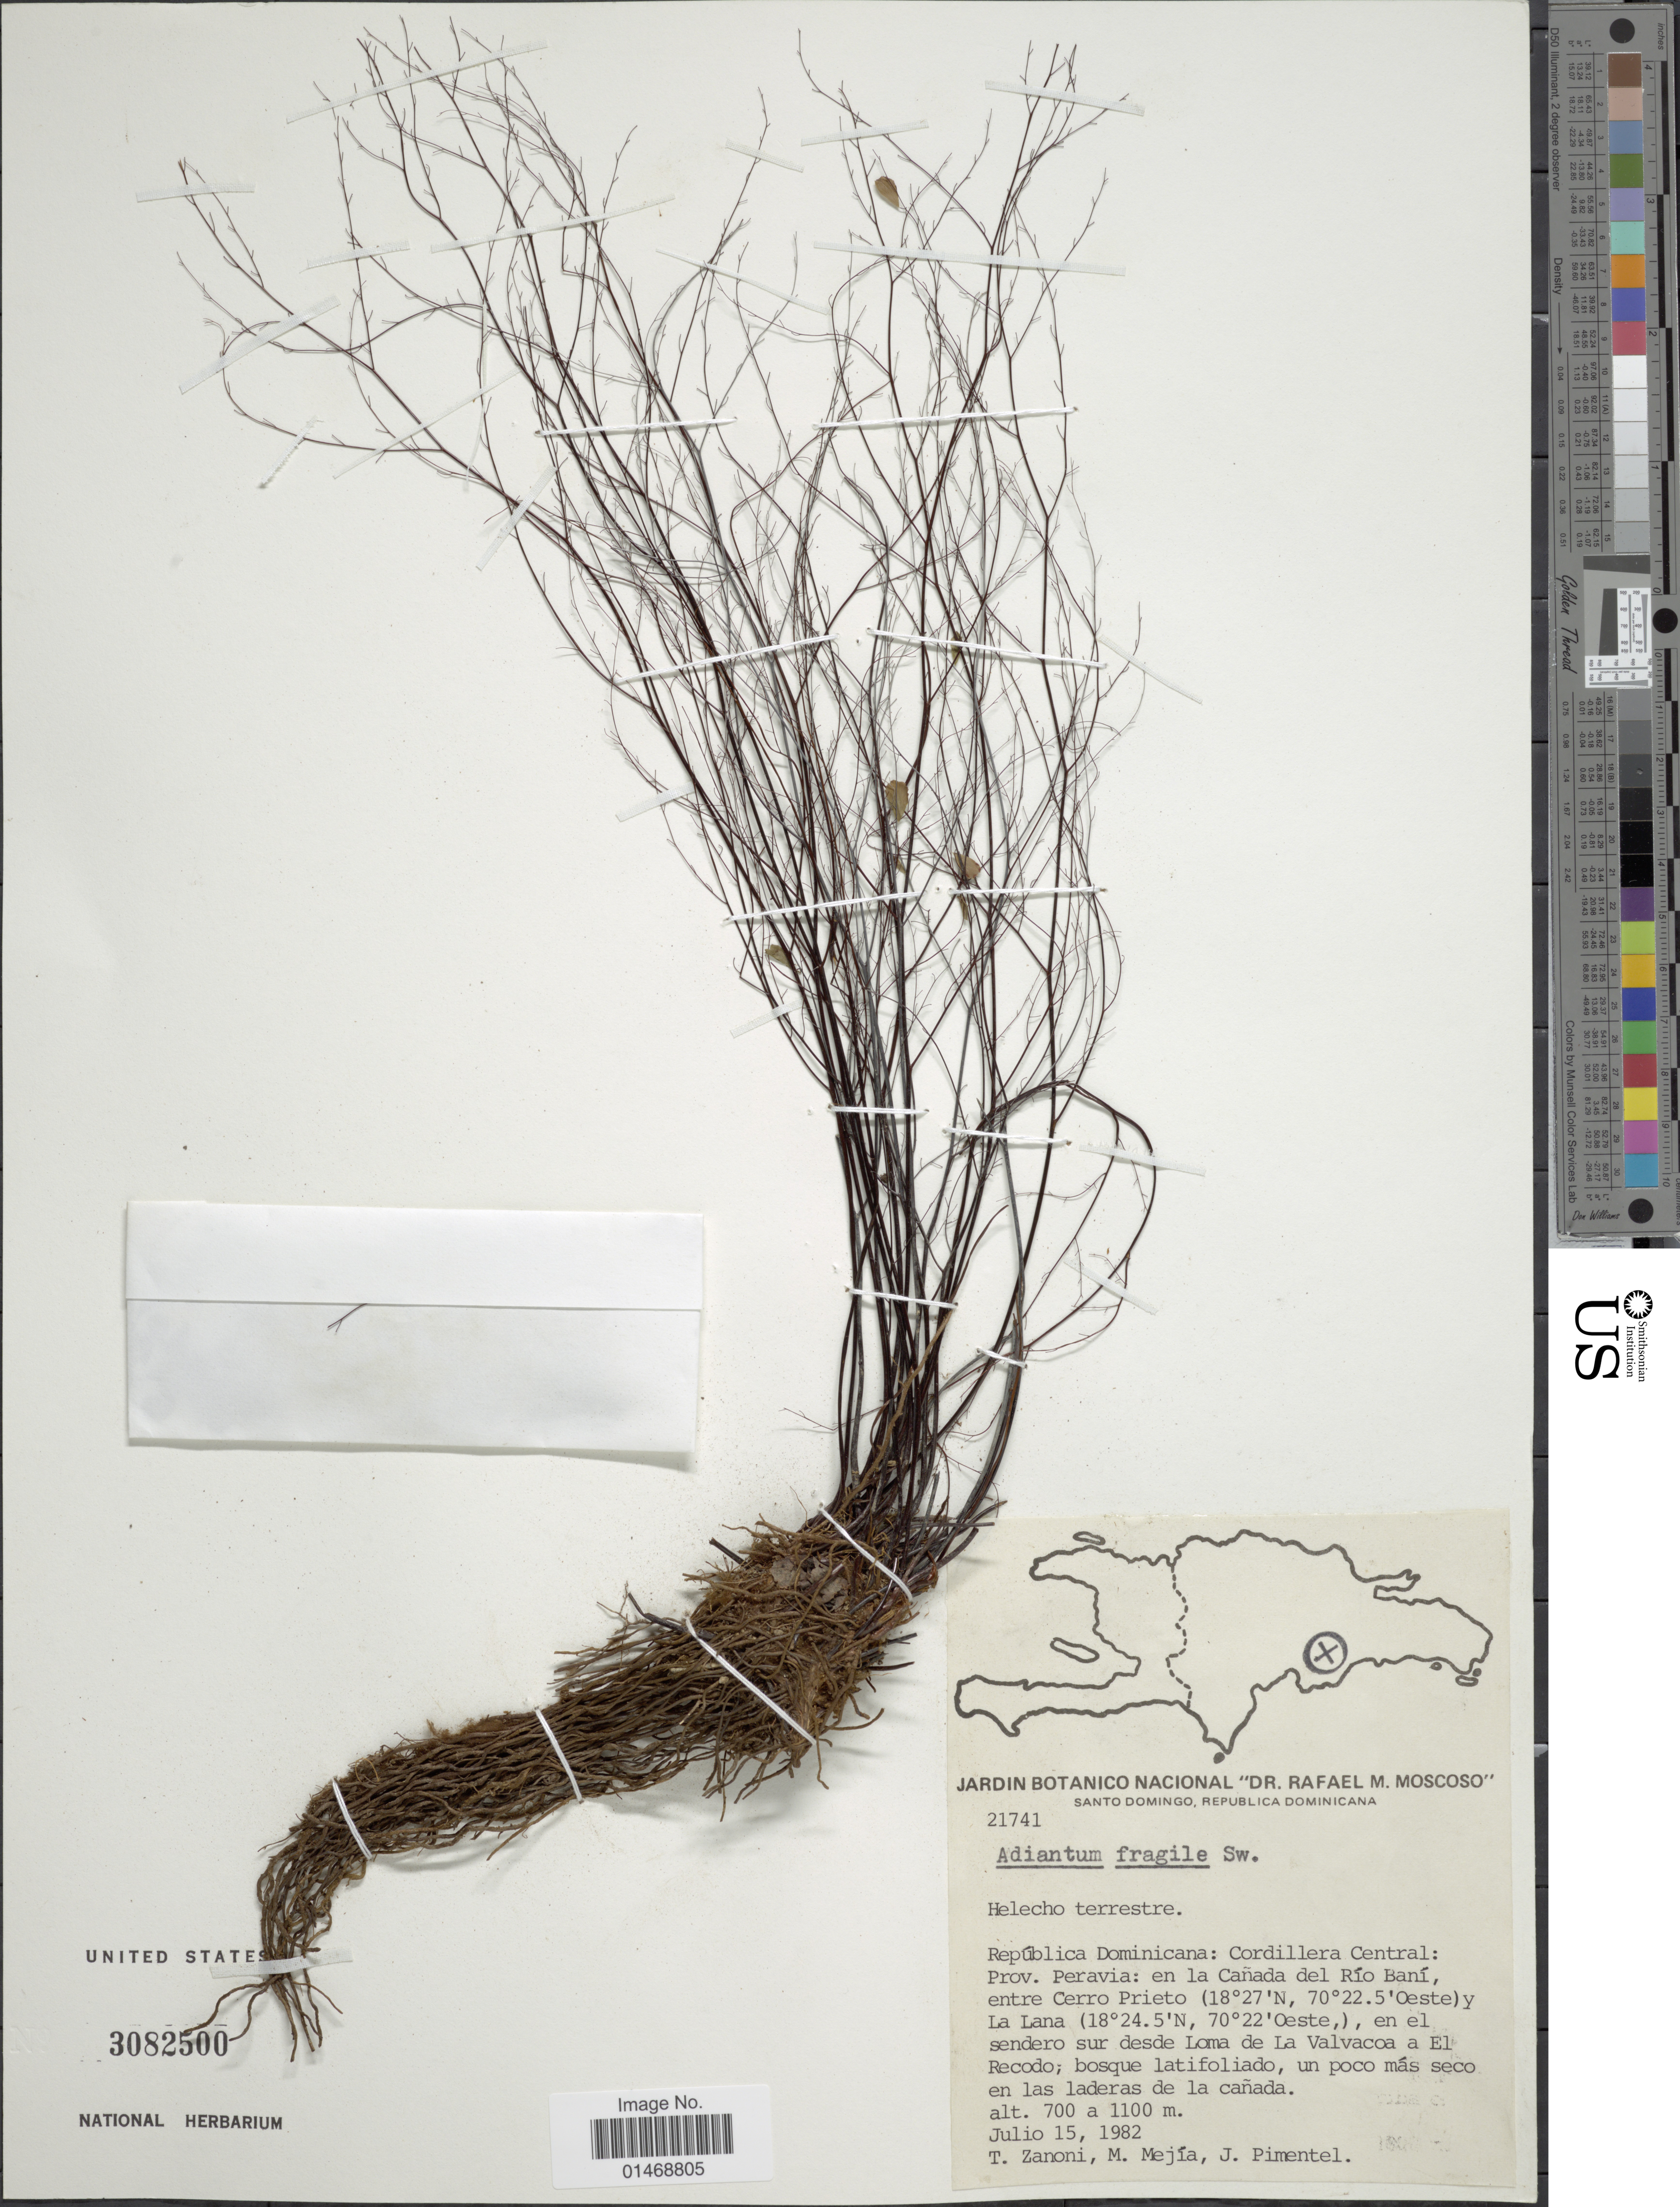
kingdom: Plantae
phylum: Tracheophyta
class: Polypodiopsida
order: Polypodiales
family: Pteridaceae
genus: Adiantum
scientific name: Adiantum fragile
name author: Sw.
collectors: T. A. Zanoni, M. Mejia & J. Pimentel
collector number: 21741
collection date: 1982-07-15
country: Dominican Republic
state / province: Peravia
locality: Cordiller Central: en la Cañada del Río Baní entre Cerro Prieto, y La Lana, en el sendero sur desde Loma de La Valvacoa a El Recodo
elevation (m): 700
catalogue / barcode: US 3082500